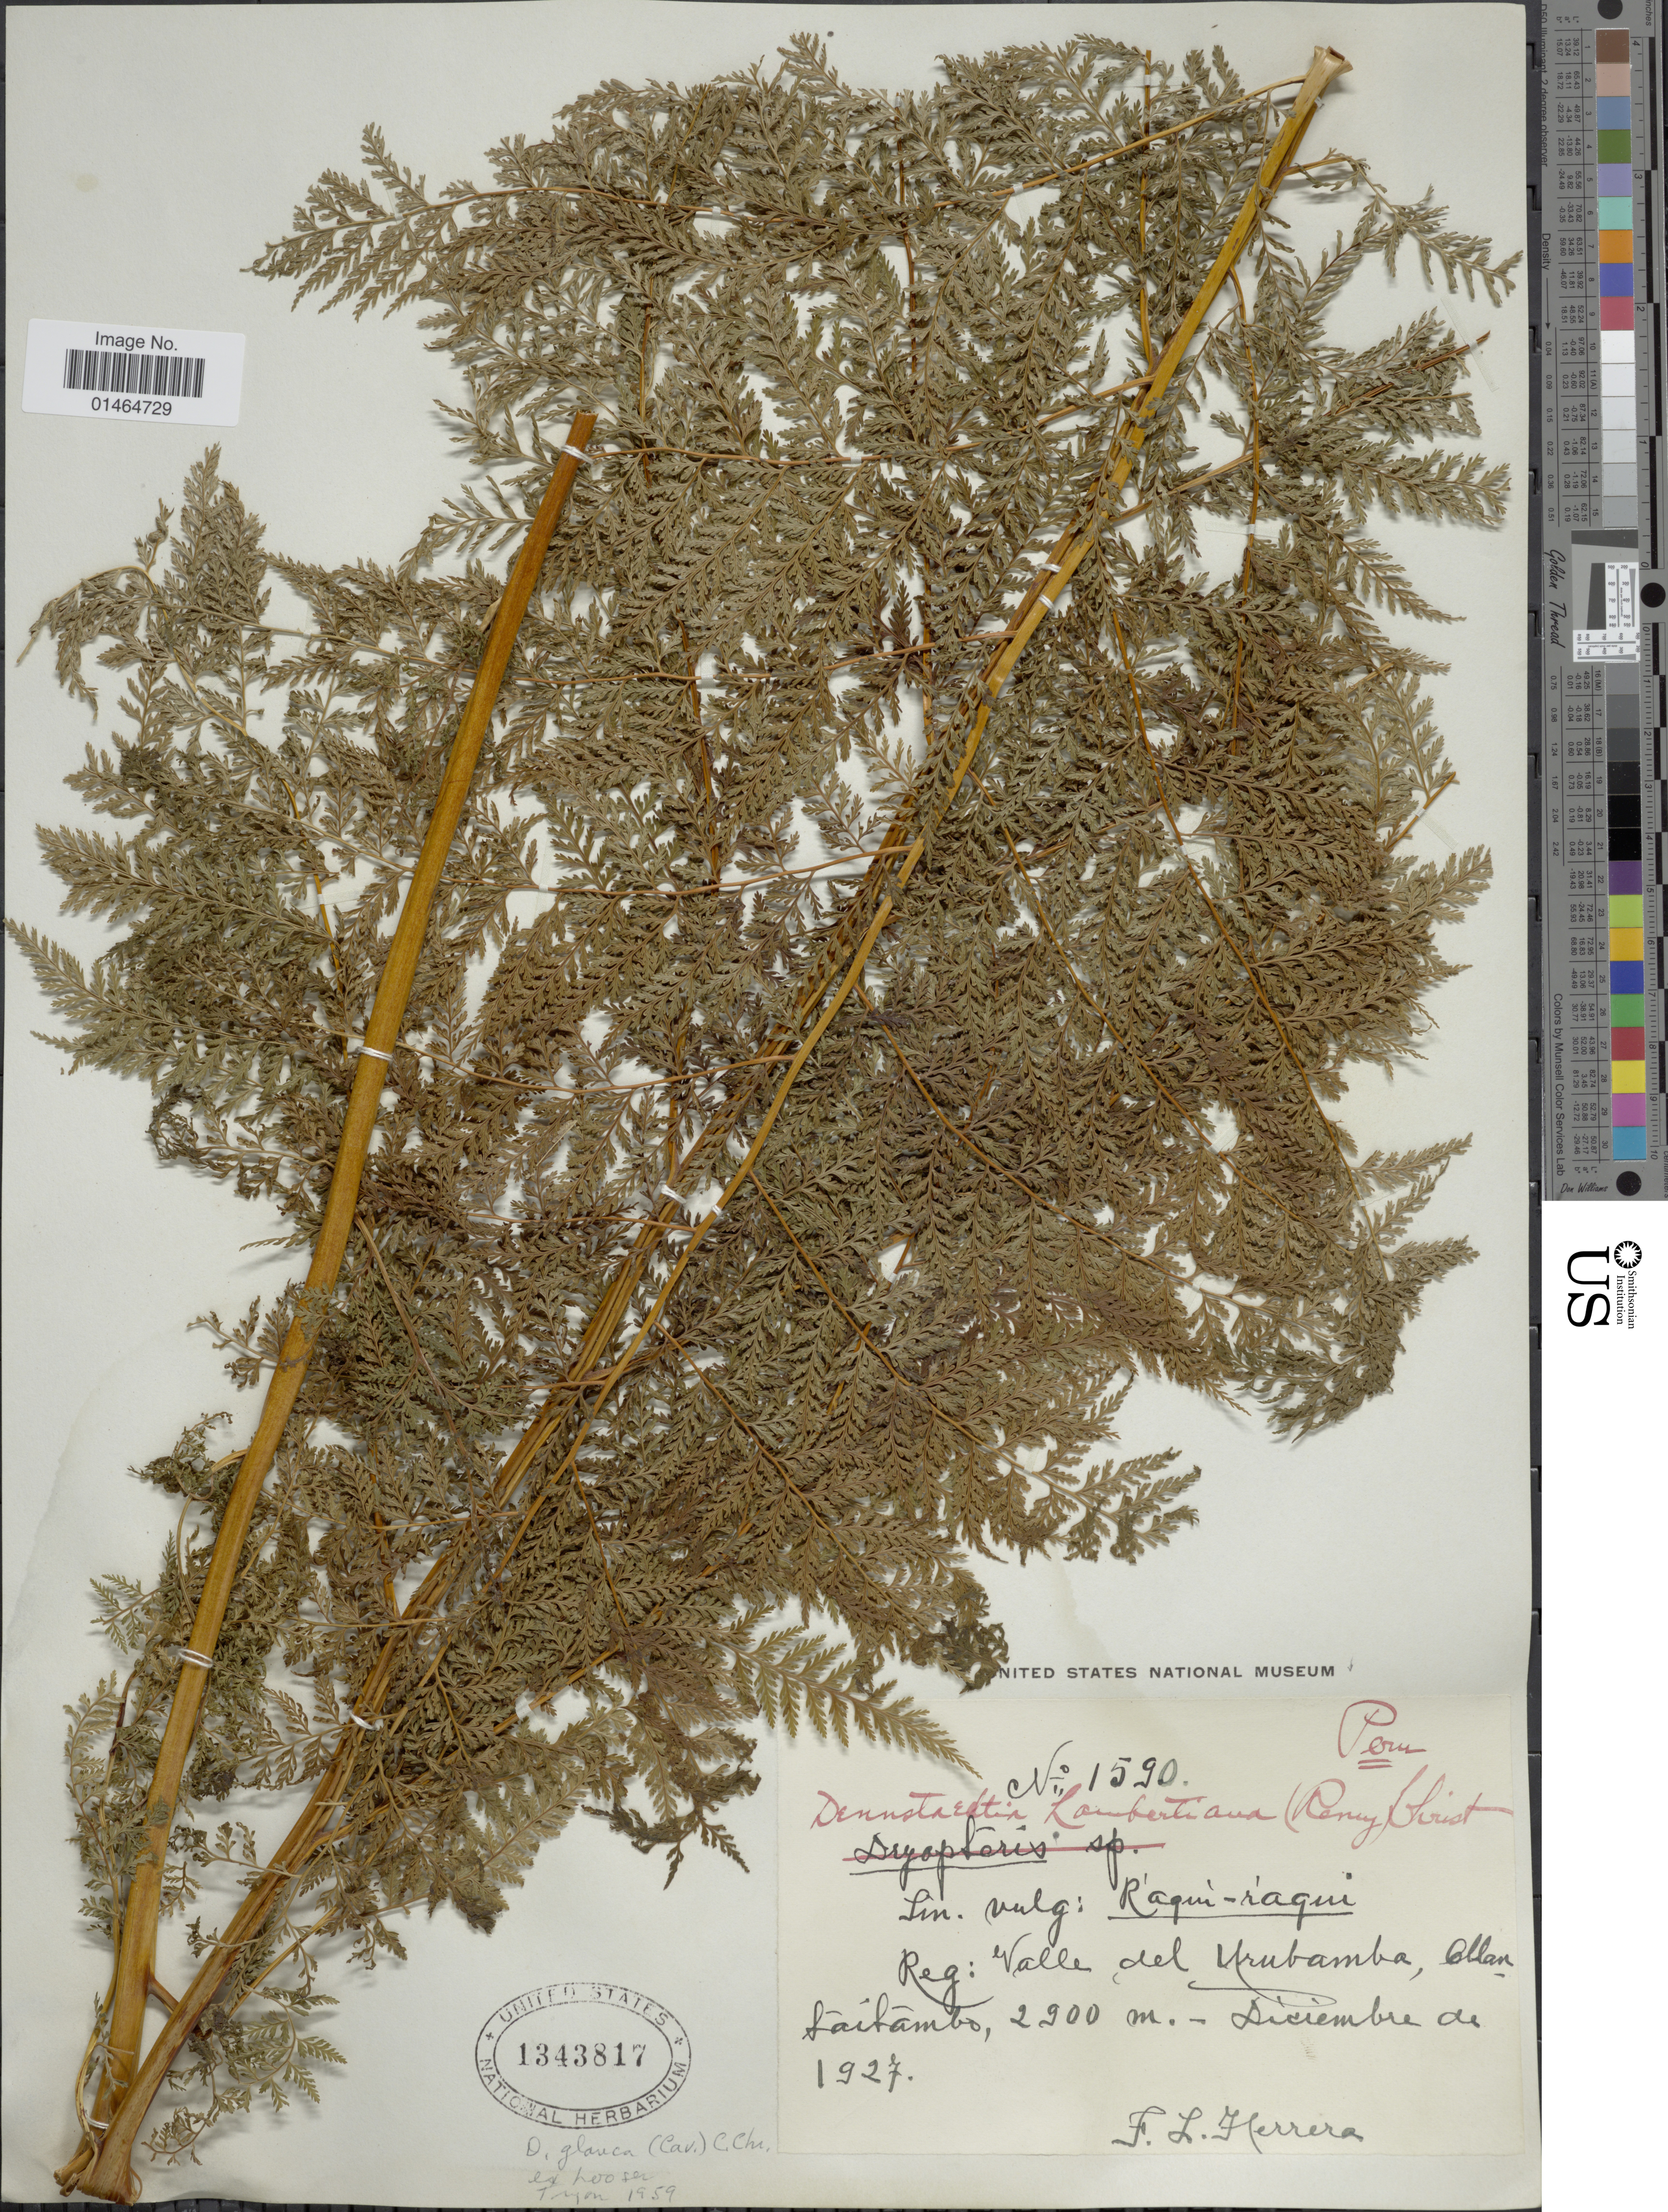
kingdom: Plantae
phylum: Tracheophyta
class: Polypodiopsida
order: Polypodiales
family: Dennstaedtiaceae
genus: Dennstaedtia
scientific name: Dennstaedtia glauca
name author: (Cav.) C. Chr.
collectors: F. L. Herrera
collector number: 1590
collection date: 1927-12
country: Peru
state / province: Cusco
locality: Valle del Urubamba, Ollantaytambo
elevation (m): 2900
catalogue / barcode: US 1343817